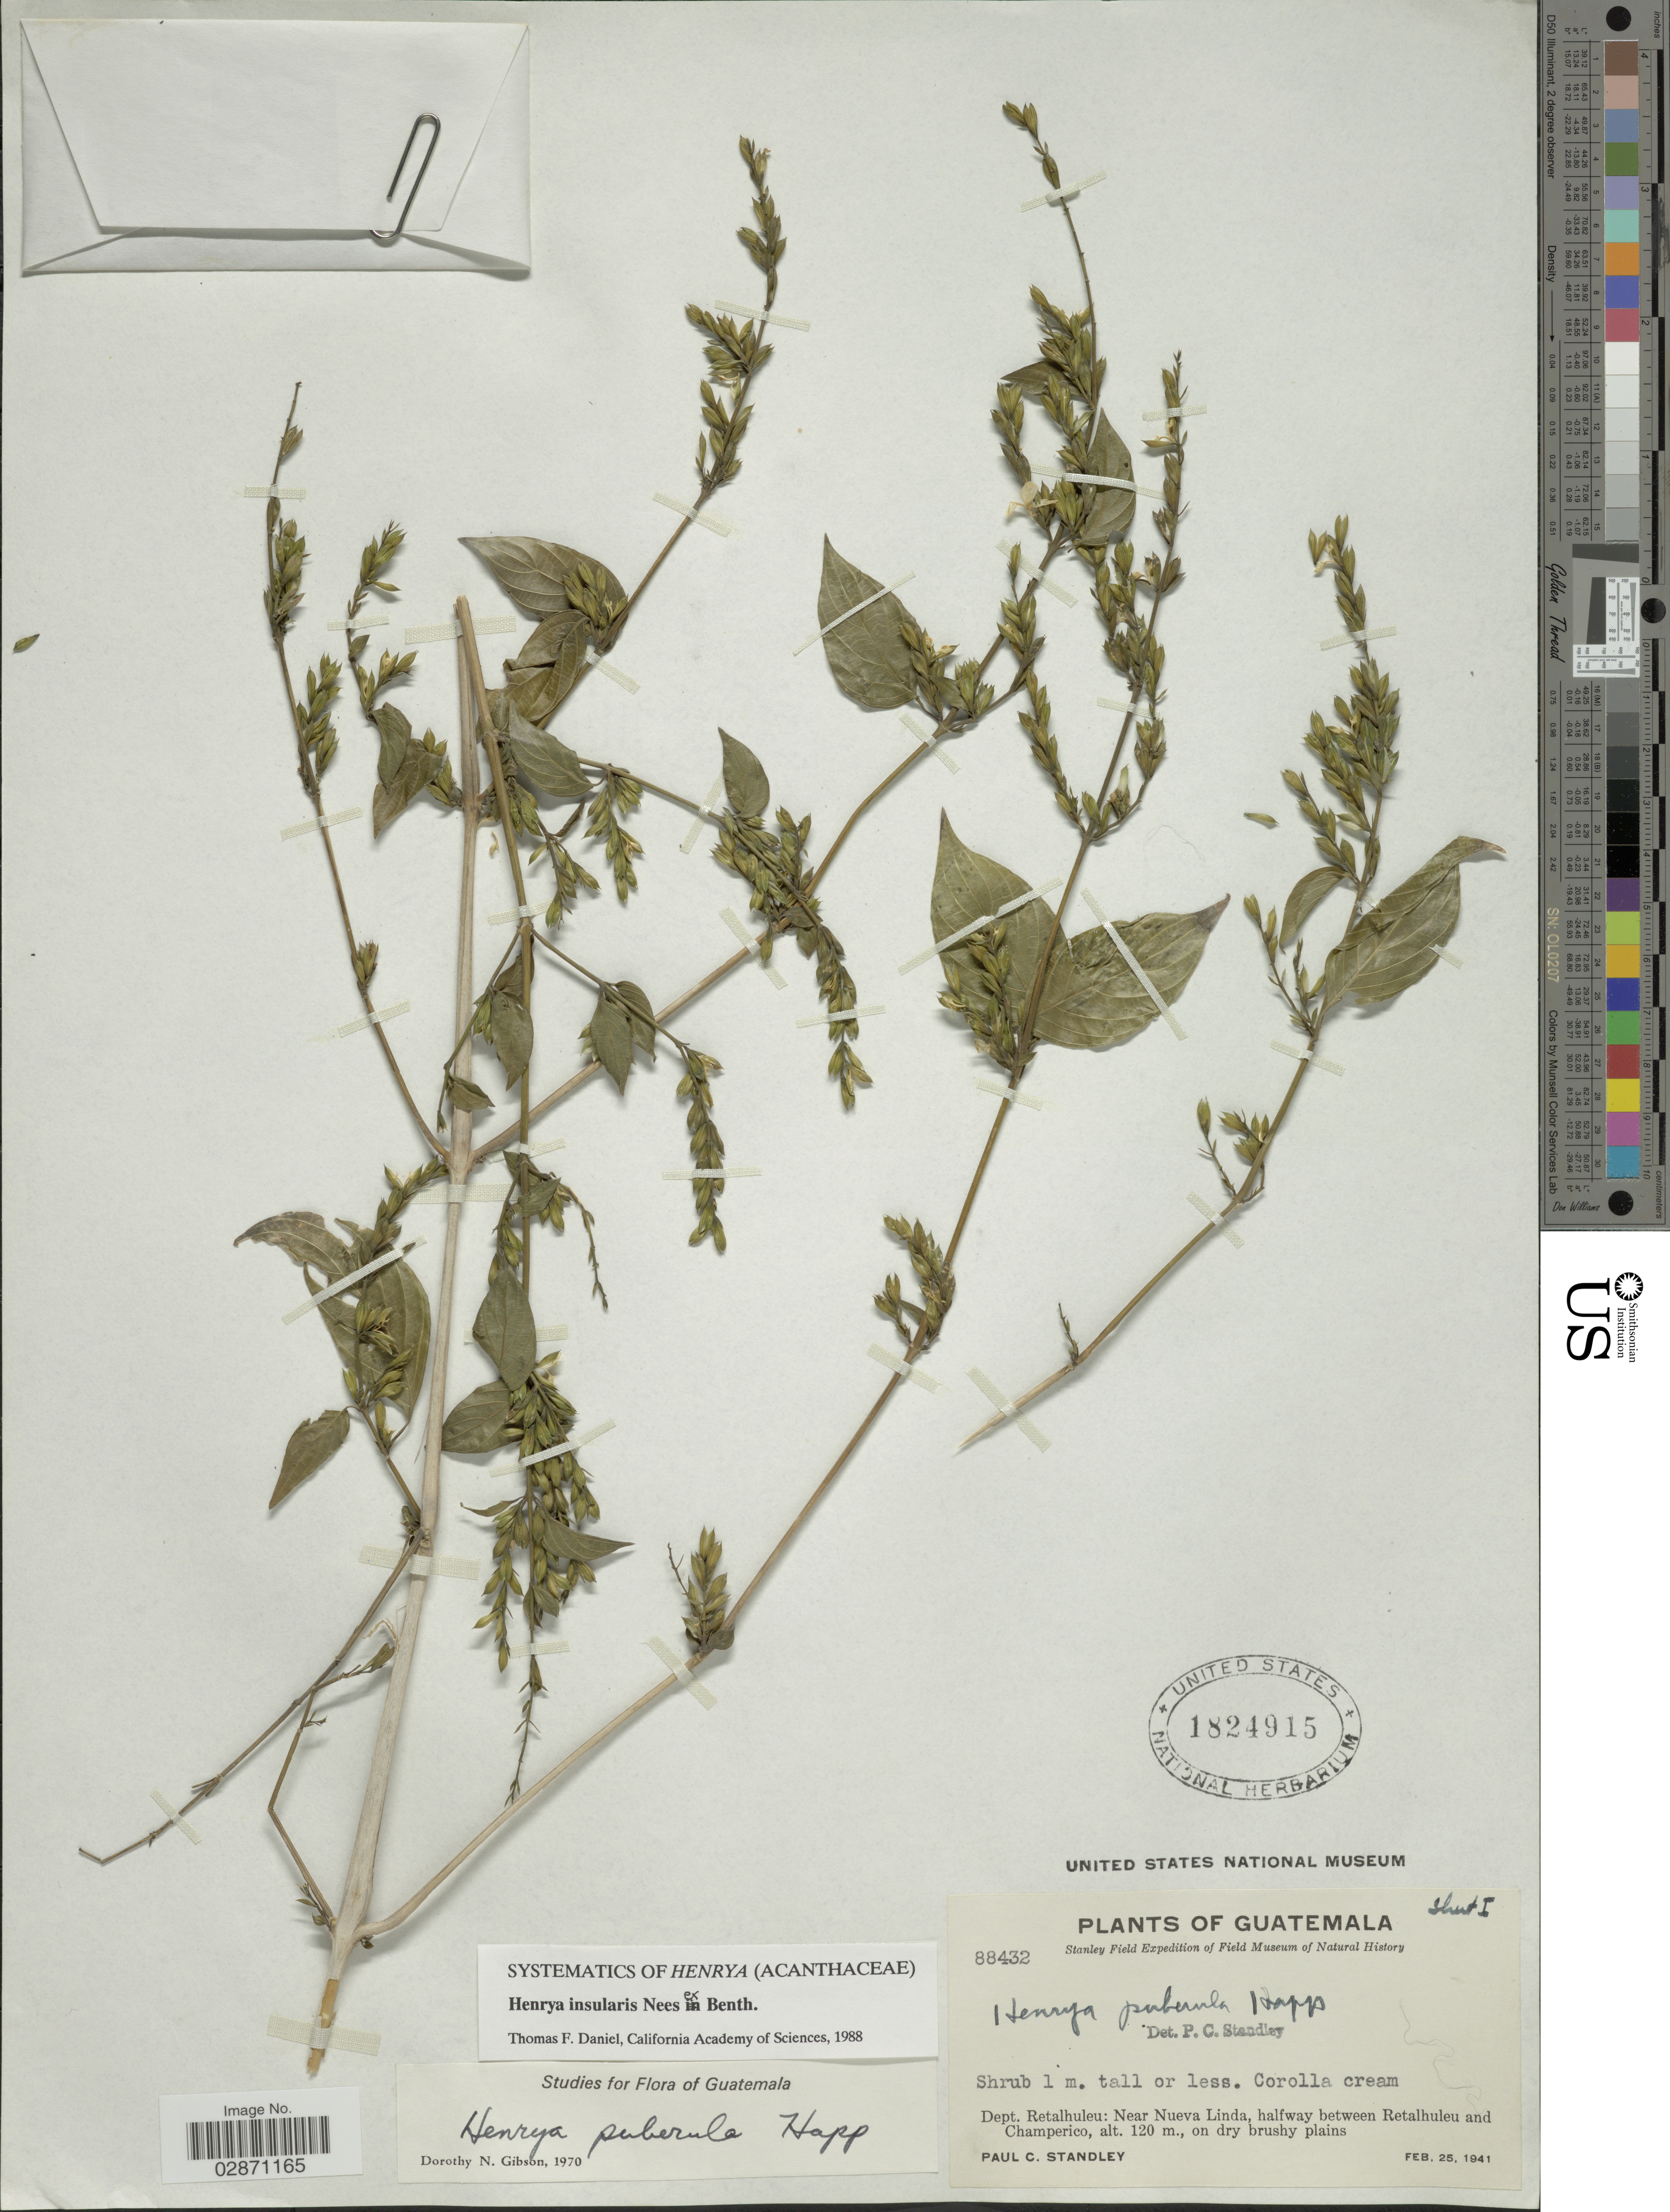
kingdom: Plantae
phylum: Tracheophyta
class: Magnoliopsida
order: Lamiales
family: Acanthaceae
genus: Henrya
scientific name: Henrya insularis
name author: Nees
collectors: P. C. Standley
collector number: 88432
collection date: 1941-02-25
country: Guatemala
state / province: Retalhuleu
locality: Dept. Retalhuleu: Near Nueva Linda, halfway between Retalhuleu and Chaperico.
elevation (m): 120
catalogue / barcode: US 1824915